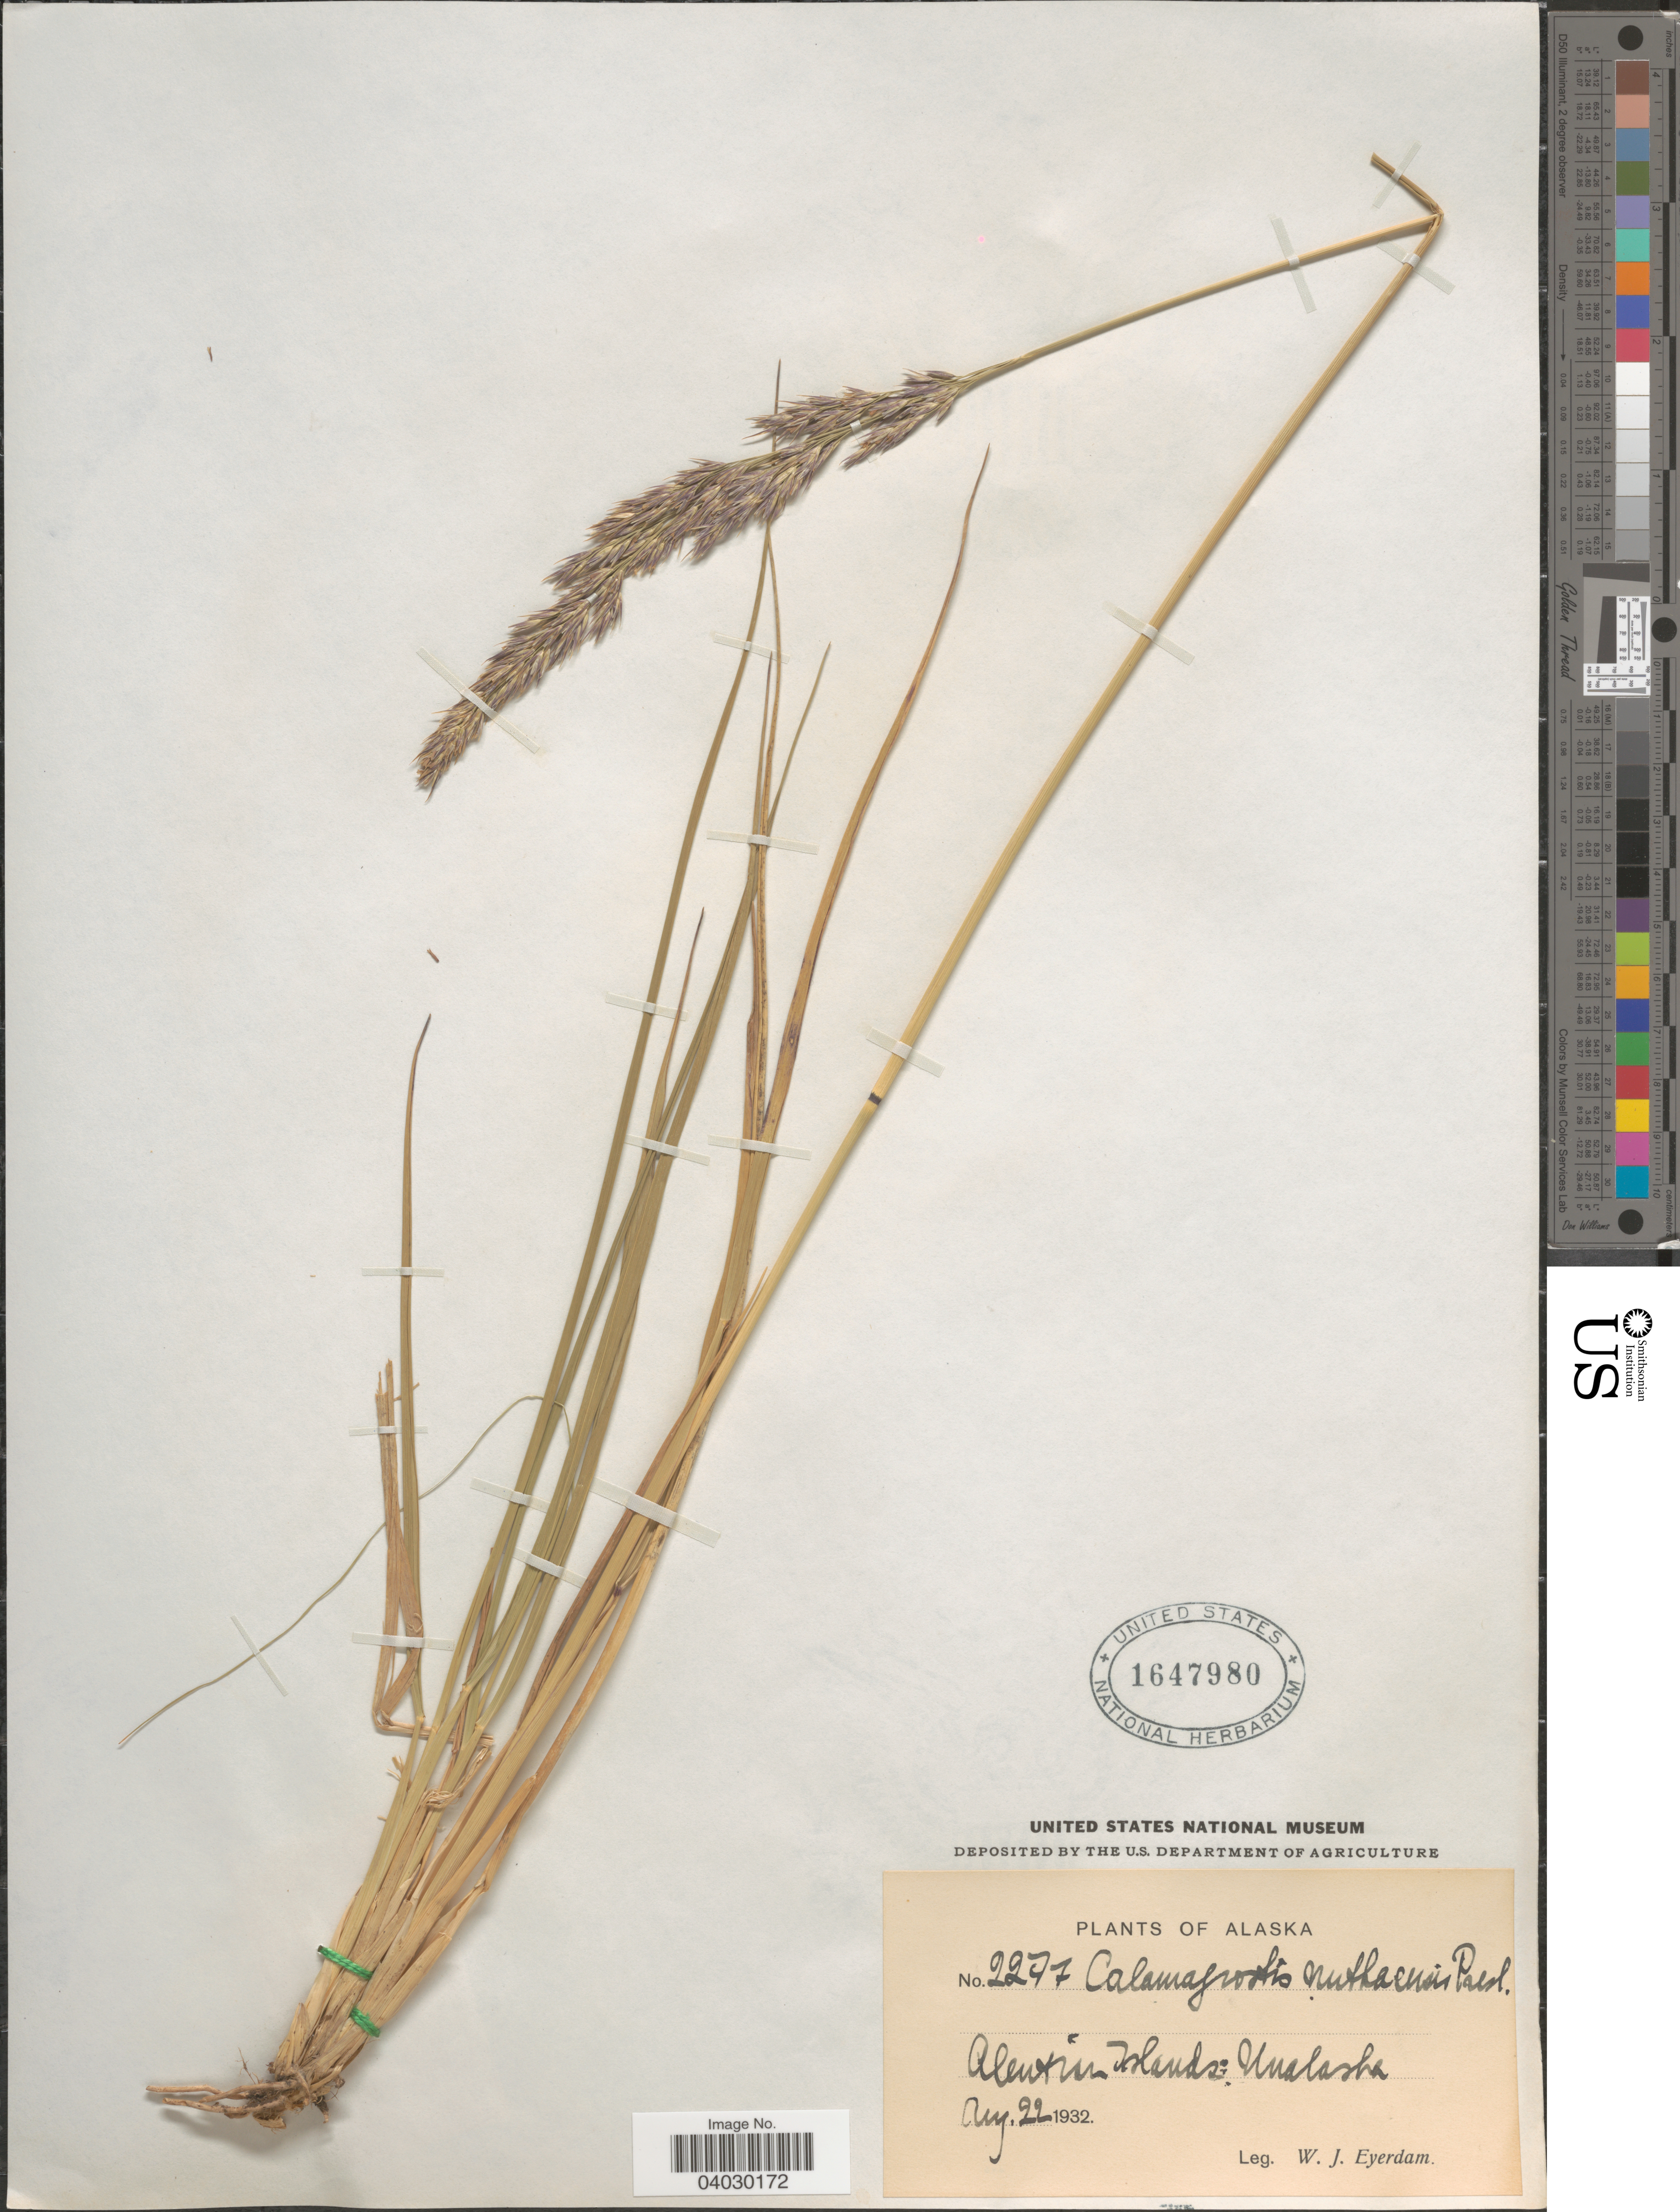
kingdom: Plantae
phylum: Tracheophyta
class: Liliopsida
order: Poales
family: Poaceae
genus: Calamagrostis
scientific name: Calamagrostis nutkaensis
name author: (J. Presl) Steud.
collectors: W. J. Eyerdam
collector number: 2277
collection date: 1932-08-22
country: United States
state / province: Alaska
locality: Aleutian Islands: Unalaska.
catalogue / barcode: US 1647980